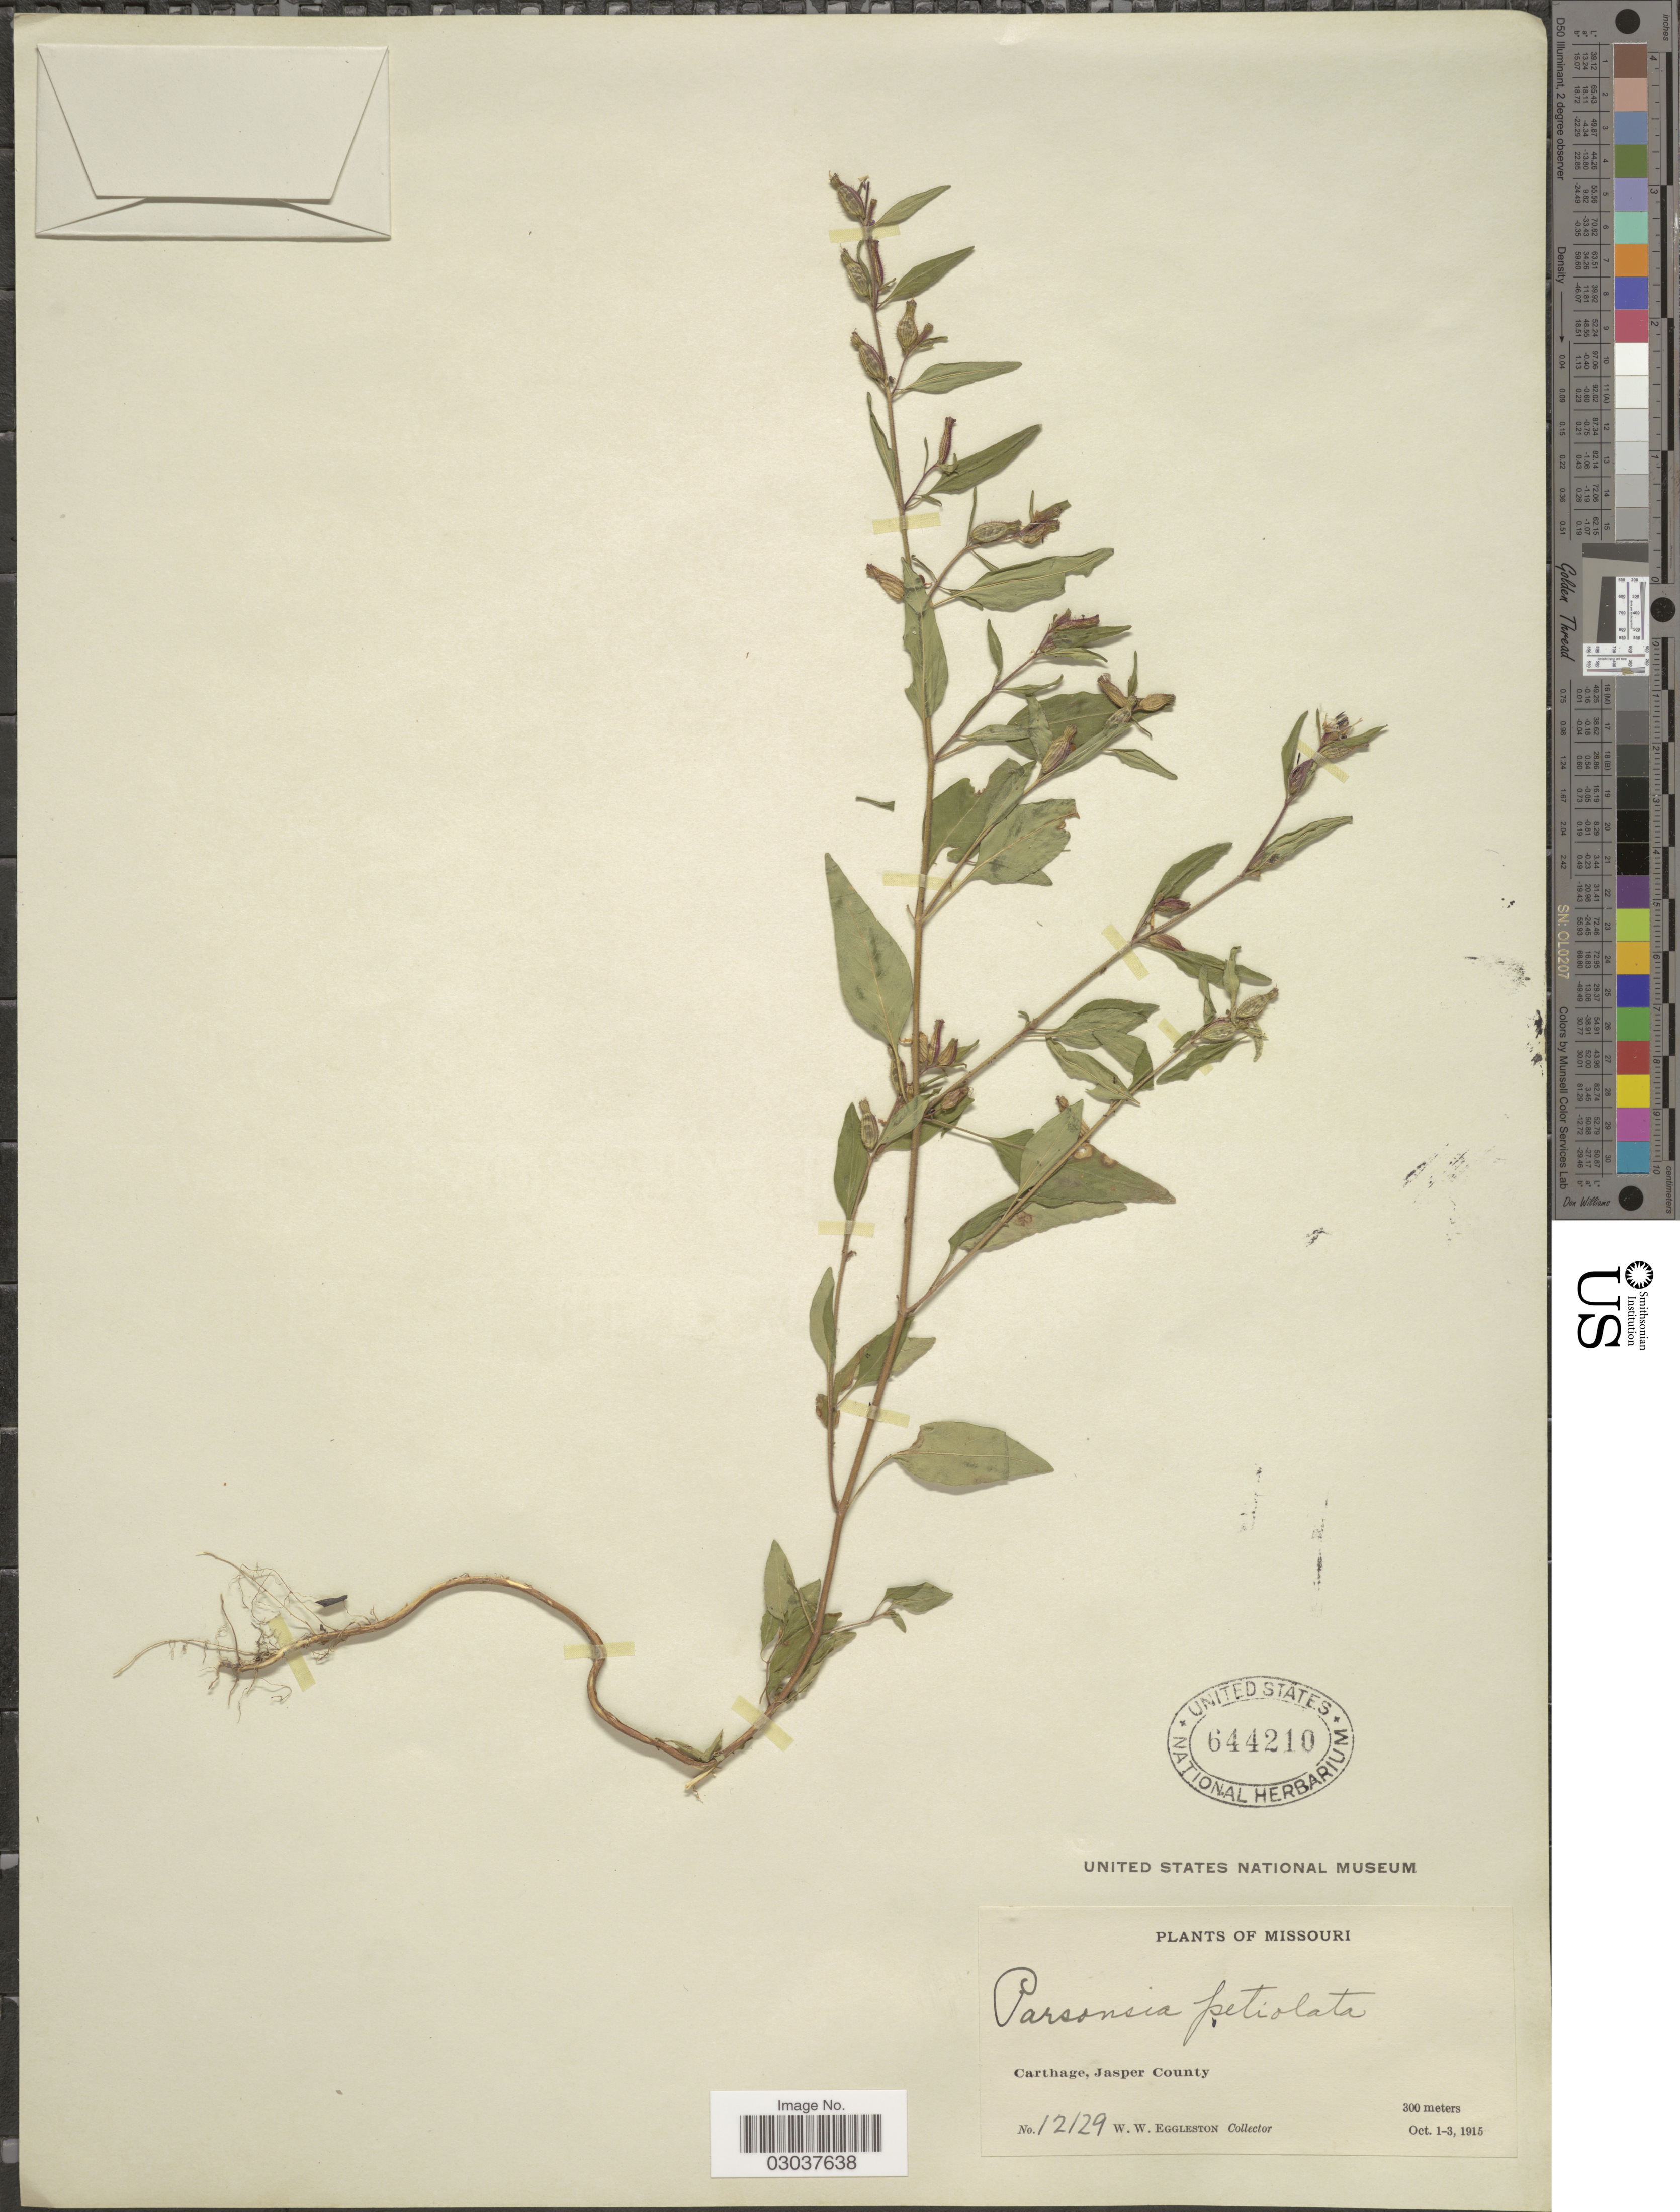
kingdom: Plantae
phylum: Tracheophyta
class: Magnoliopsida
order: Myrtales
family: Lythraceae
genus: Cuphea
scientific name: Cuphea petiolata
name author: Pohl ex Koehne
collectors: W. W. Eggleston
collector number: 12129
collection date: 1915-10-01/1915-10-03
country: United States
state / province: Missouri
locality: Carthage, Jasper County.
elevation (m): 300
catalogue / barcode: US 644210